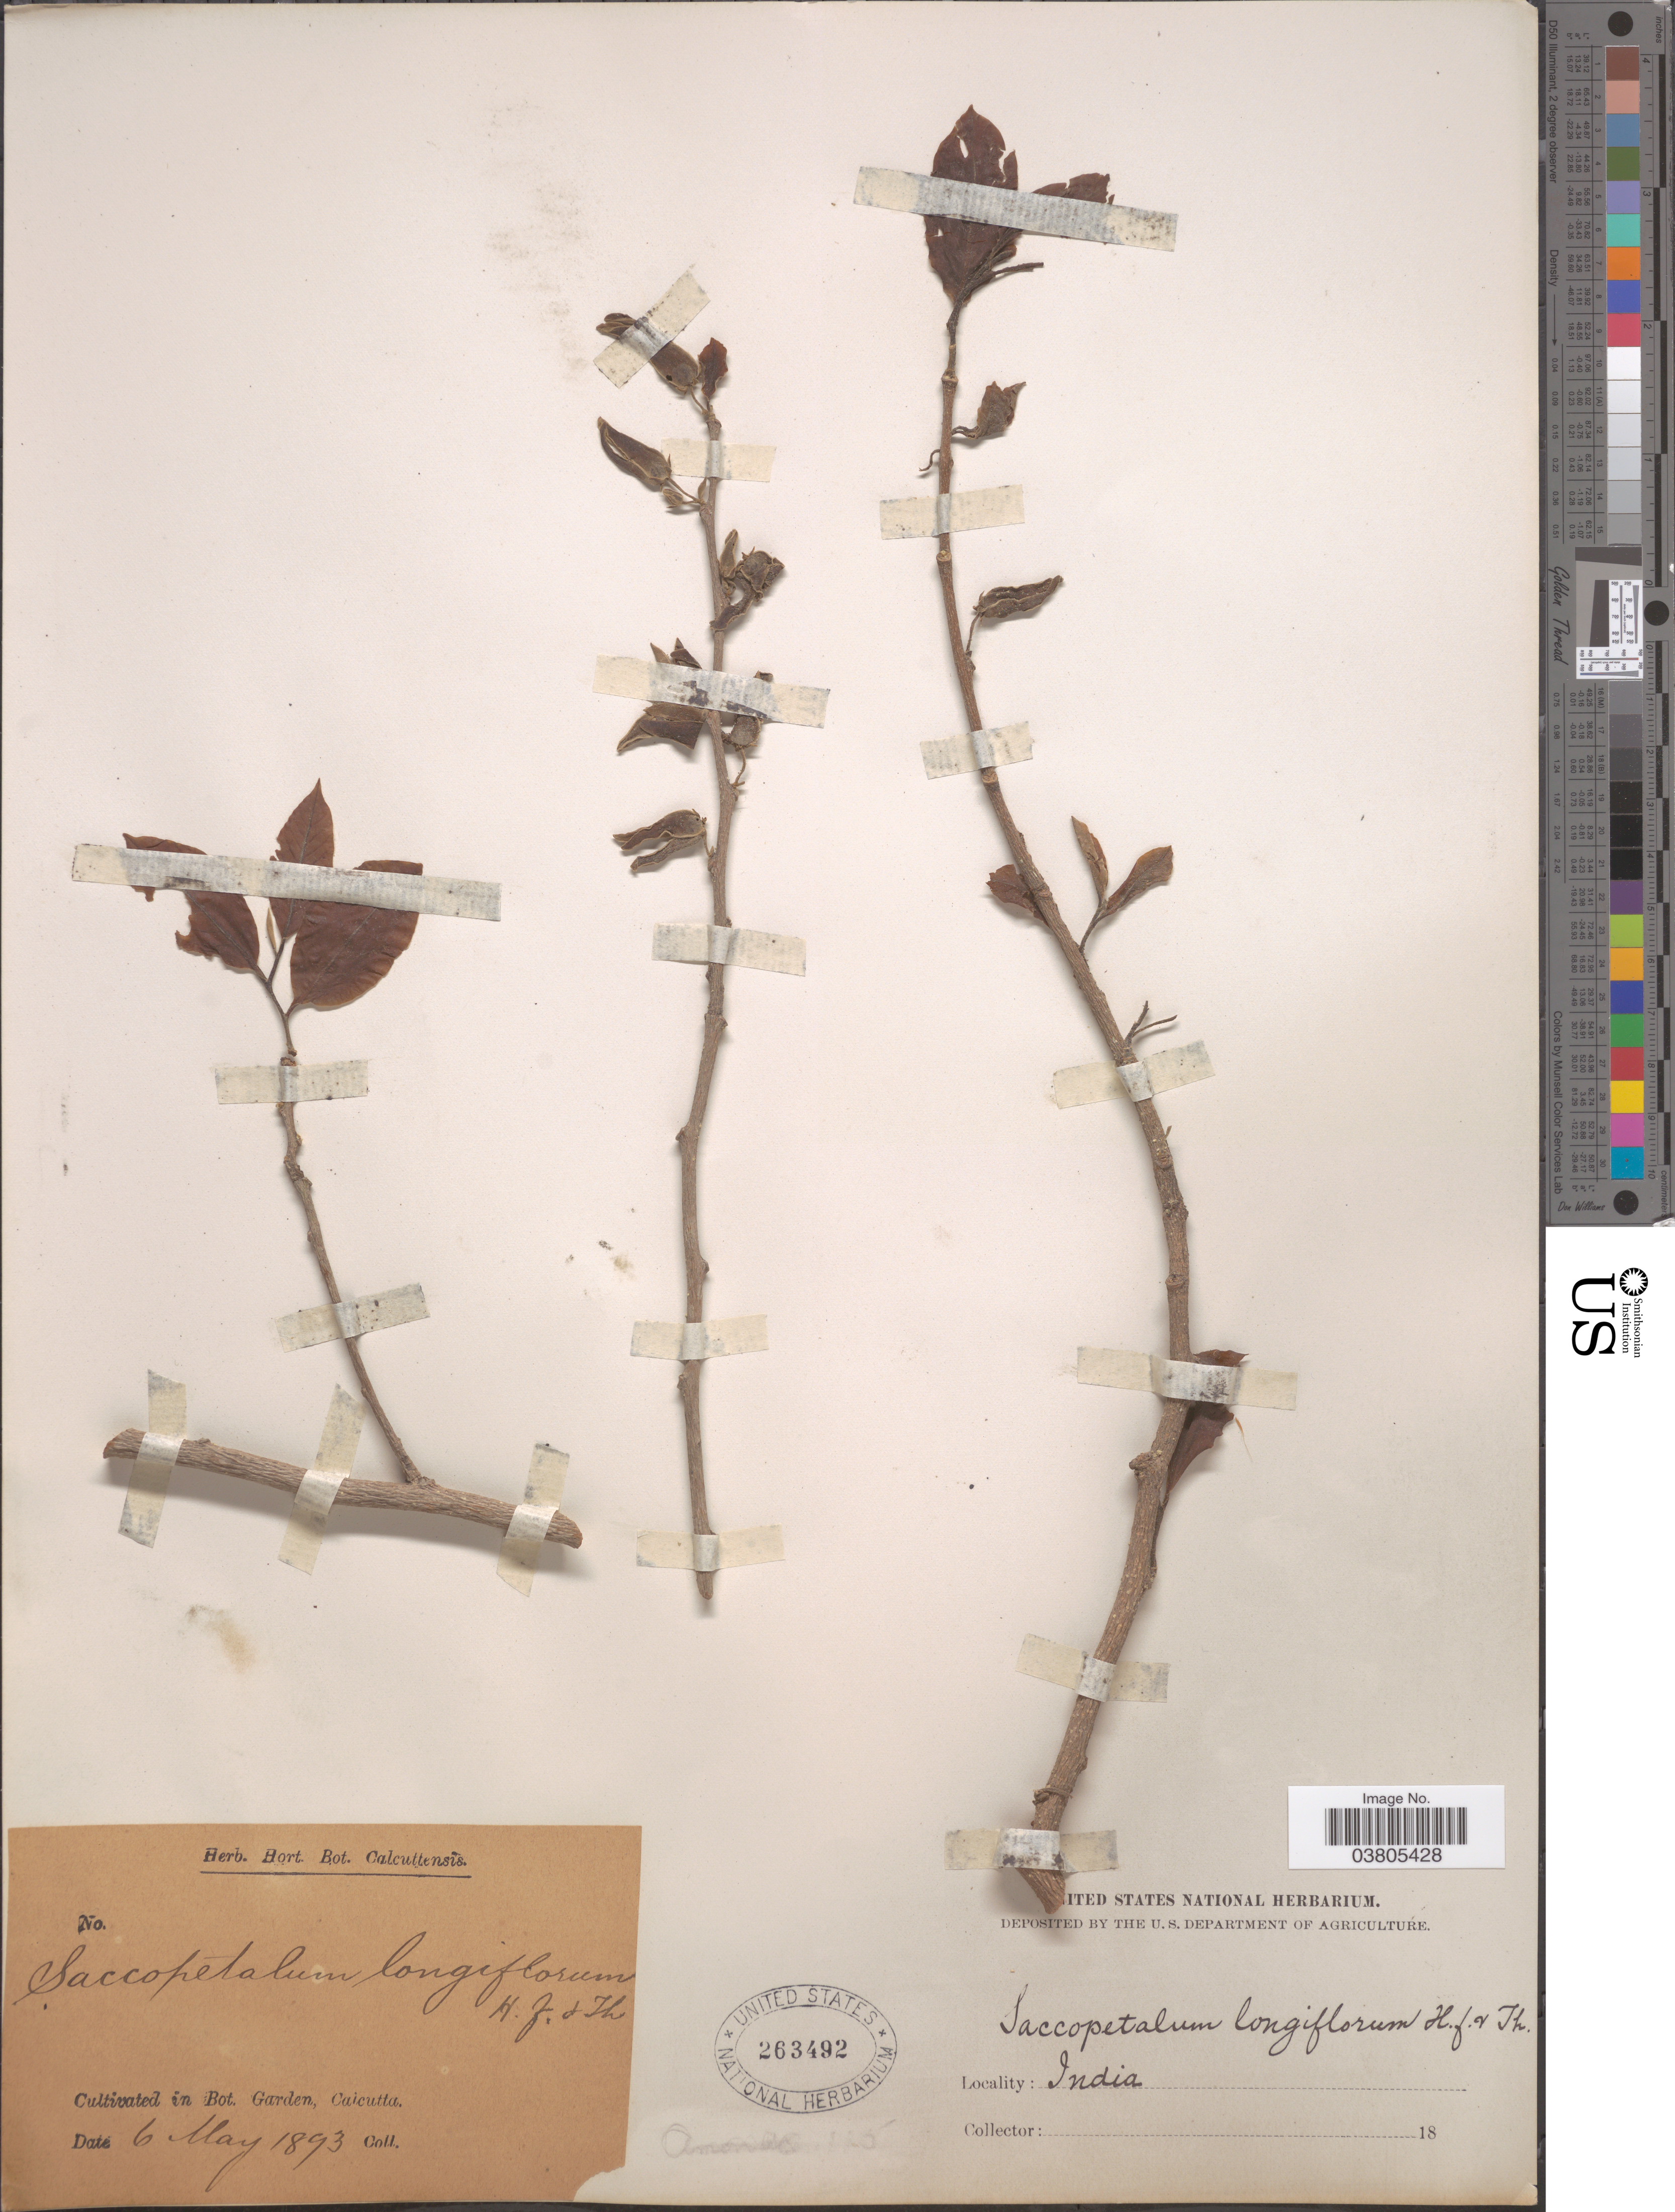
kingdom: Plantae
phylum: Tracheophyta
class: Magnoliopsida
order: Magnoliales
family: Annonaceae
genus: Miliusa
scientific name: Miliusa longiflora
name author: (Hook. f. & Thomson) J. Sinclair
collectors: ex herb. horti Calcuttensis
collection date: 1893-05-06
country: India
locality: In Bot. Garden, Calcutta.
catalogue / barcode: US 263492